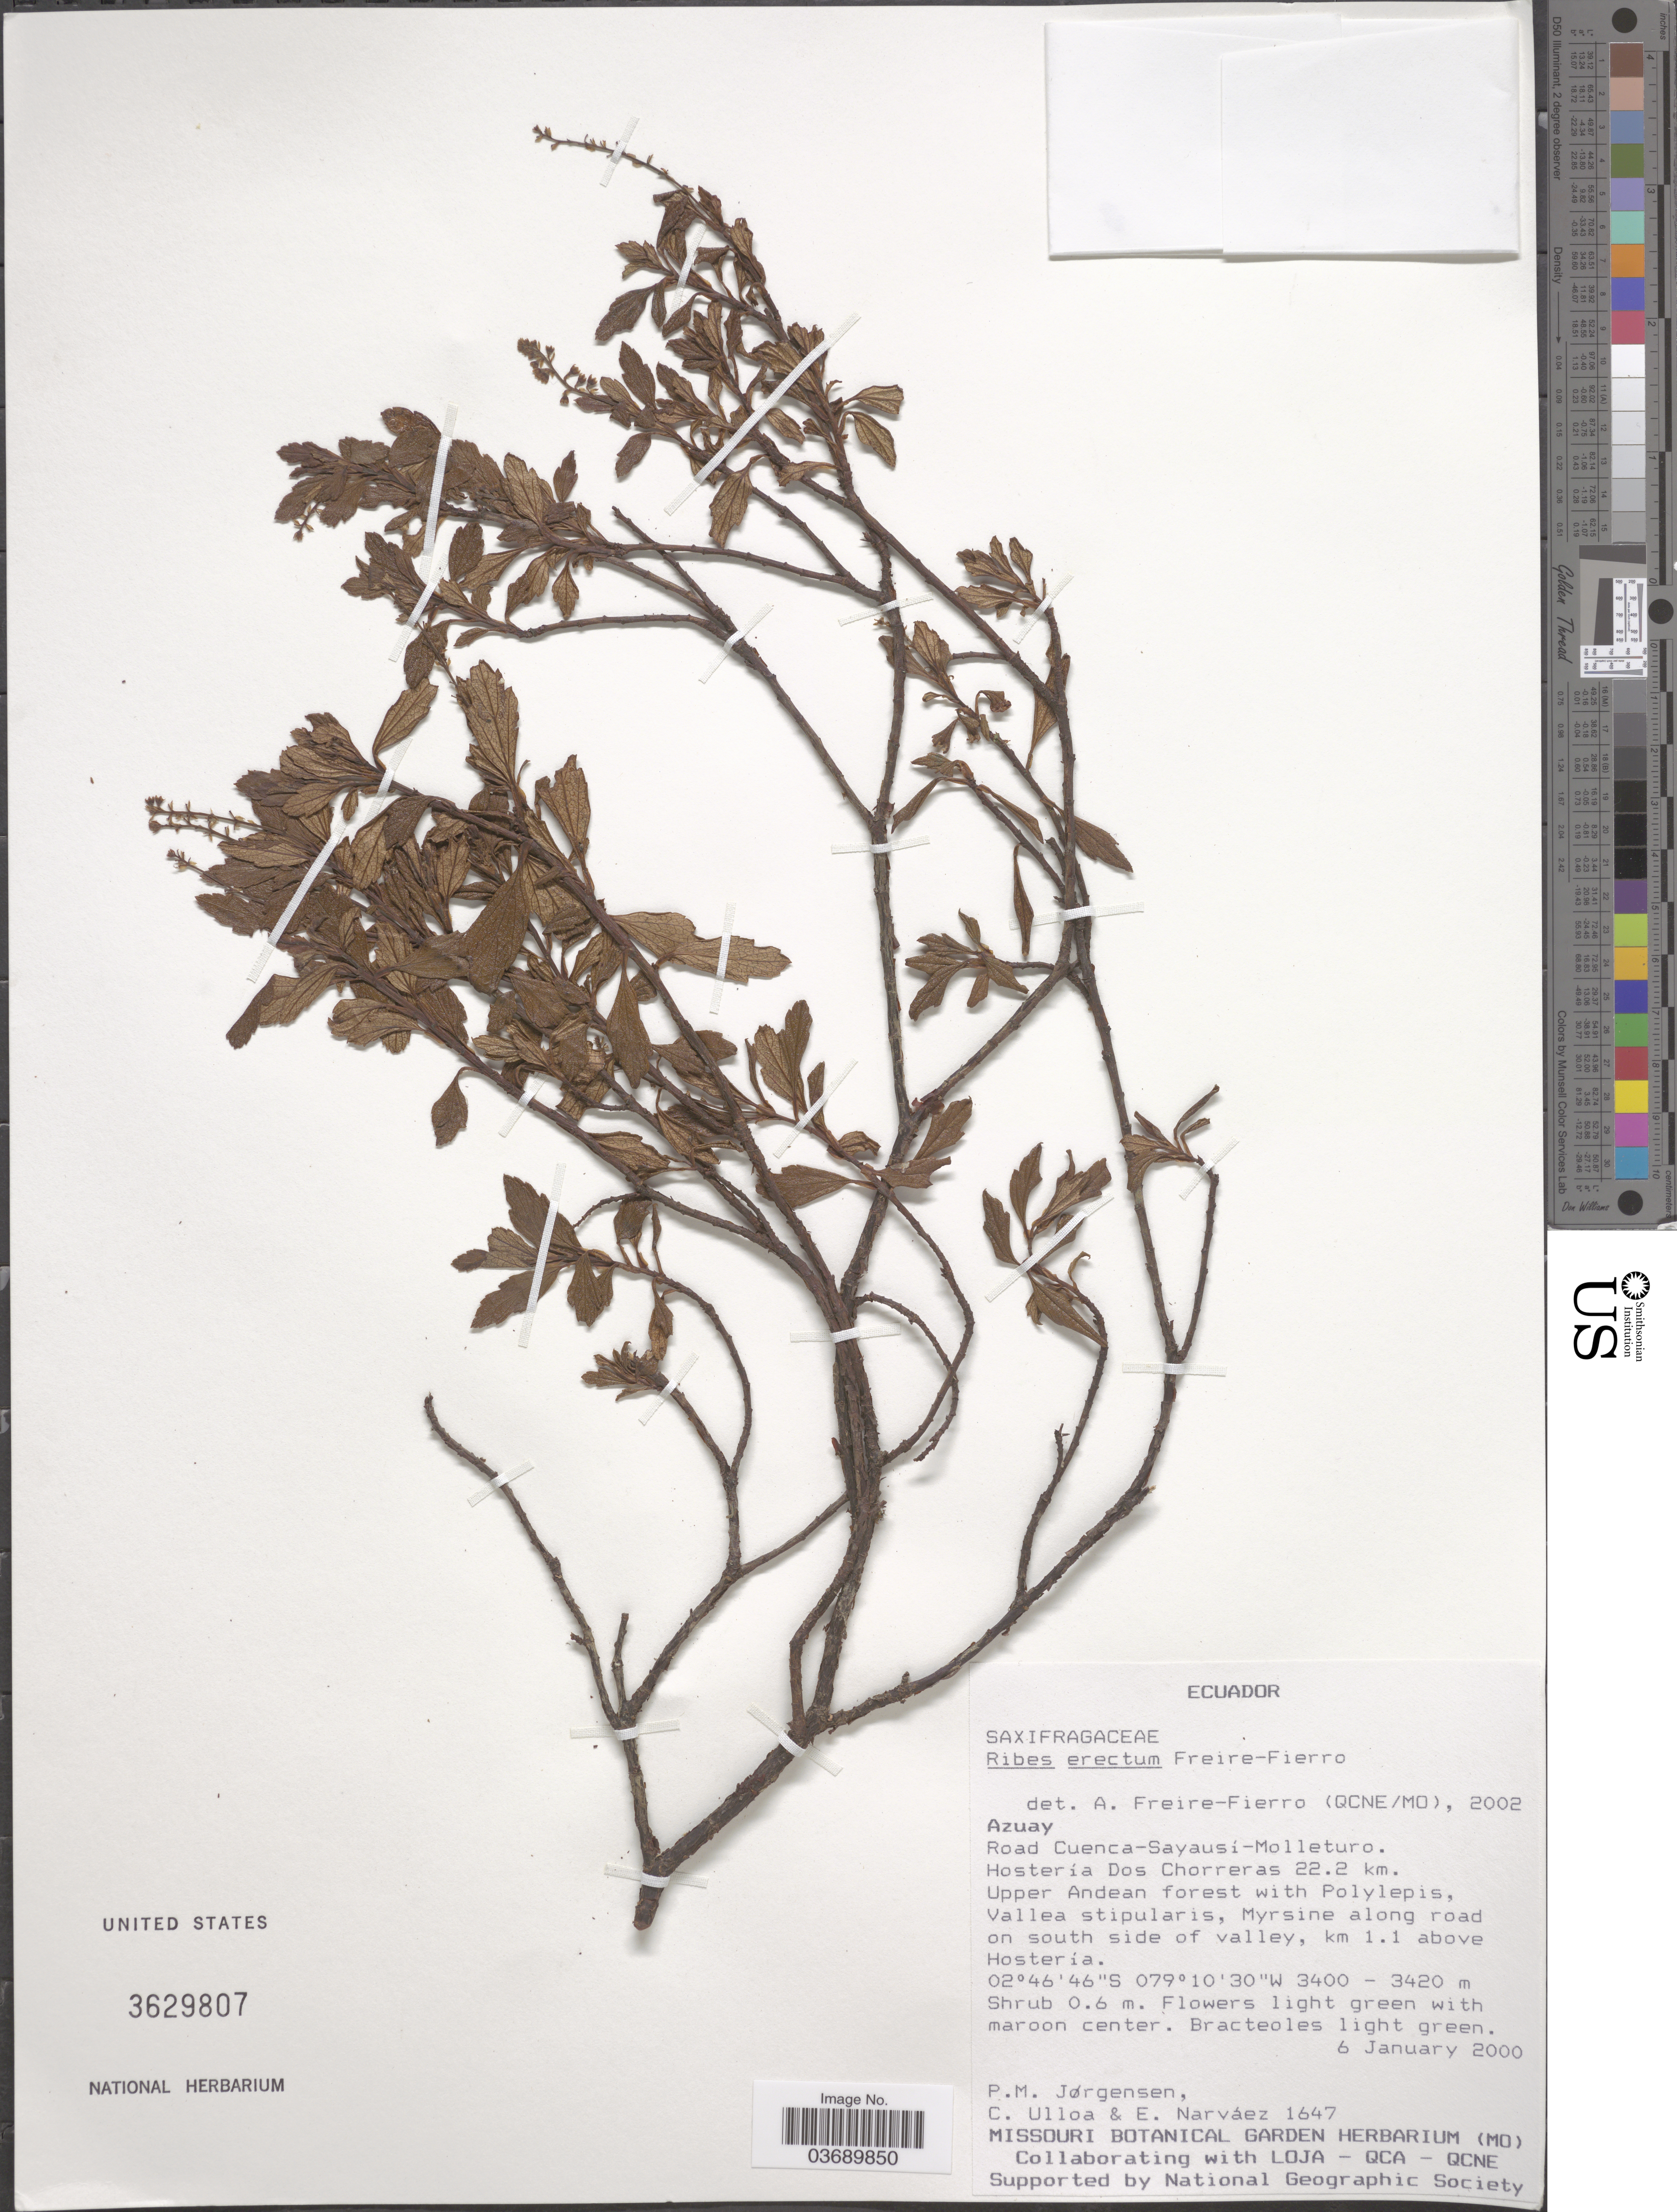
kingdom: Plantae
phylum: Tracheophyta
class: Magnoliopsida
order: Saxifragales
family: Grossulariaceae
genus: Ribes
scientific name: Ribes erectum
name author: Freire-Fierro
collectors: P. M. Jørgensen, C. Ulloa & E. Narváez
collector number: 1647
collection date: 2000-01-06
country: Ecuador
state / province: Azuay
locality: Road Cuenca-Sayausí-Molleturo. Hostería Dos Chorreras 22.2 km. Upper Andean forest. Along road on south side of valley, km 1.1 above Hostería.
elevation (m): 3400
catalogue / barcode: US 3629807